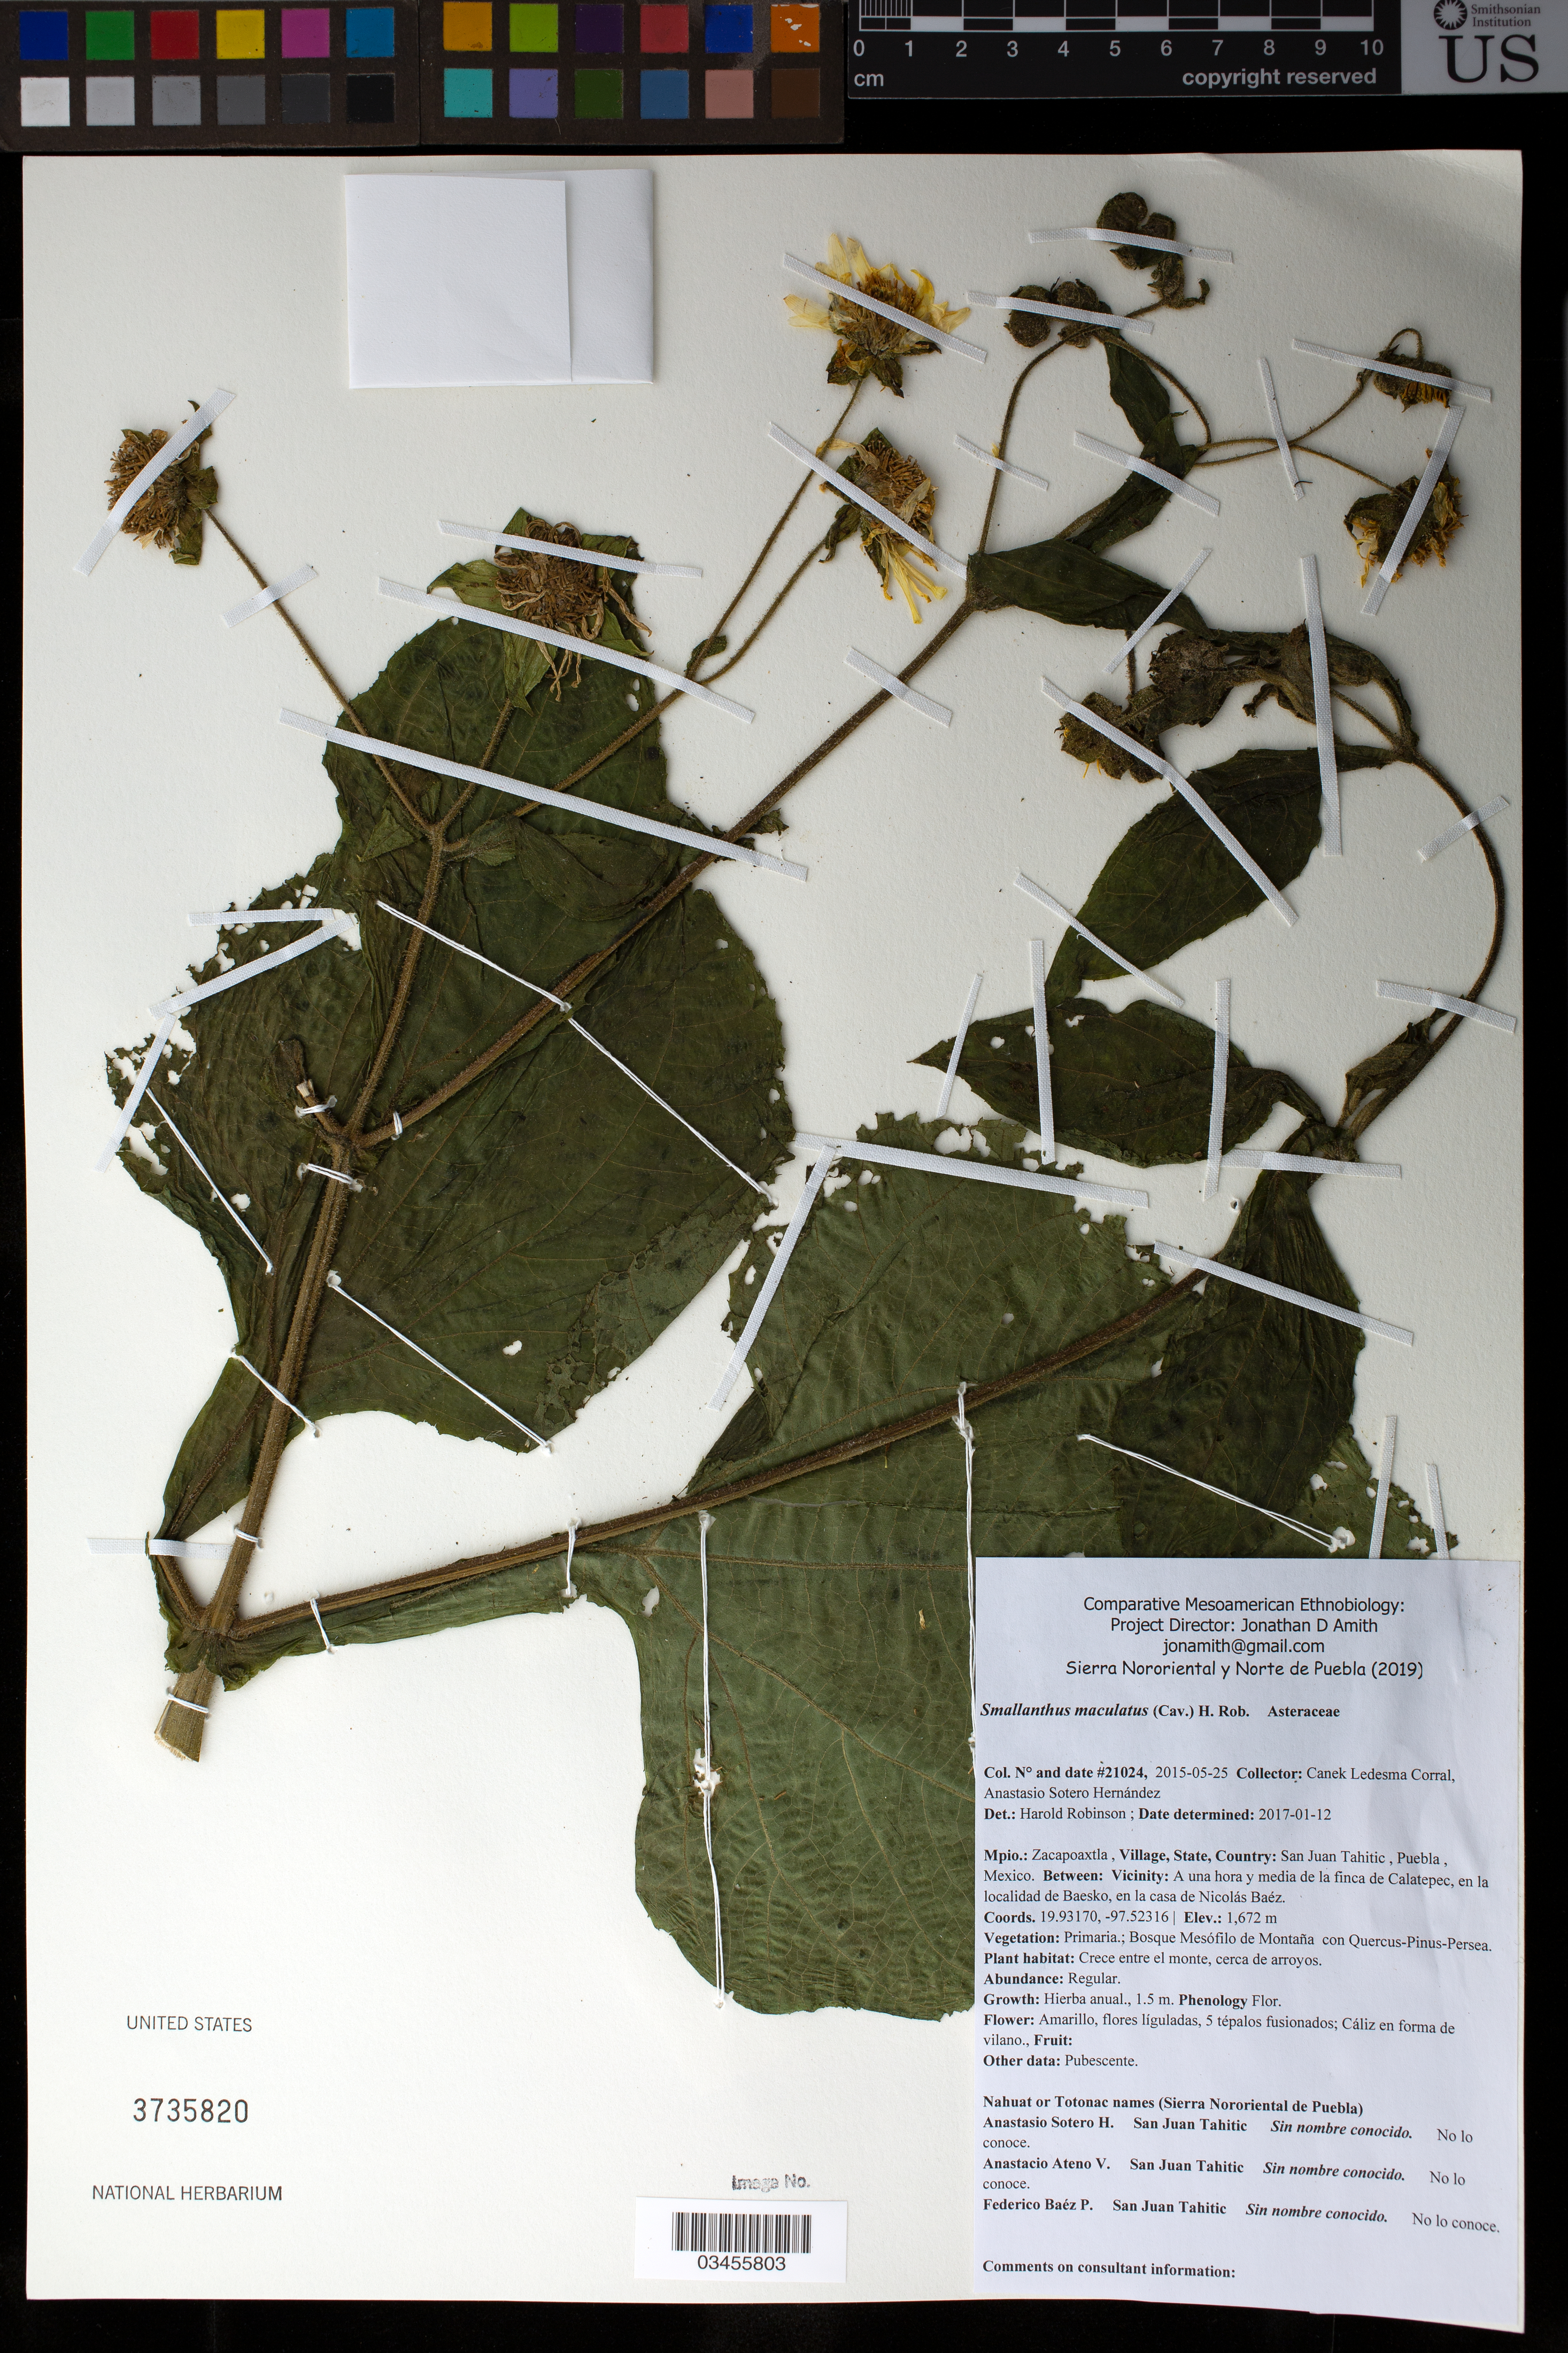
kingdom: Plantae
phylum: Tracheophyta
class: Magnoliopsida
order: Asterales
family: Asteraceae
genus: Smallanthus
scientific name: Smallanthus maculatus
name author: (Cav.) H. Rob.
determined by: Robinson, Harold E., (US)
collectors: Canek Ledesma C. & A. Sotero H.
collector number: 21024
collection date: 2015-05-25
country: México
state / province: Puebla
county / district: Zacapoaxtla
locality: PUEBLO: San Juan Tahitic; LOCALIDAD EXACTA: A una hora y media de la finca de Calatepec, en la localidad de Baesko, en la casa de Nicolás Baéz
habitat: Bosque mesófilo de montaña con Quercus-Pinus-Persea | Crece entre el monte, cerca de arroyos.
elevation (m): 1672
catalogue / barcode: US 3735820